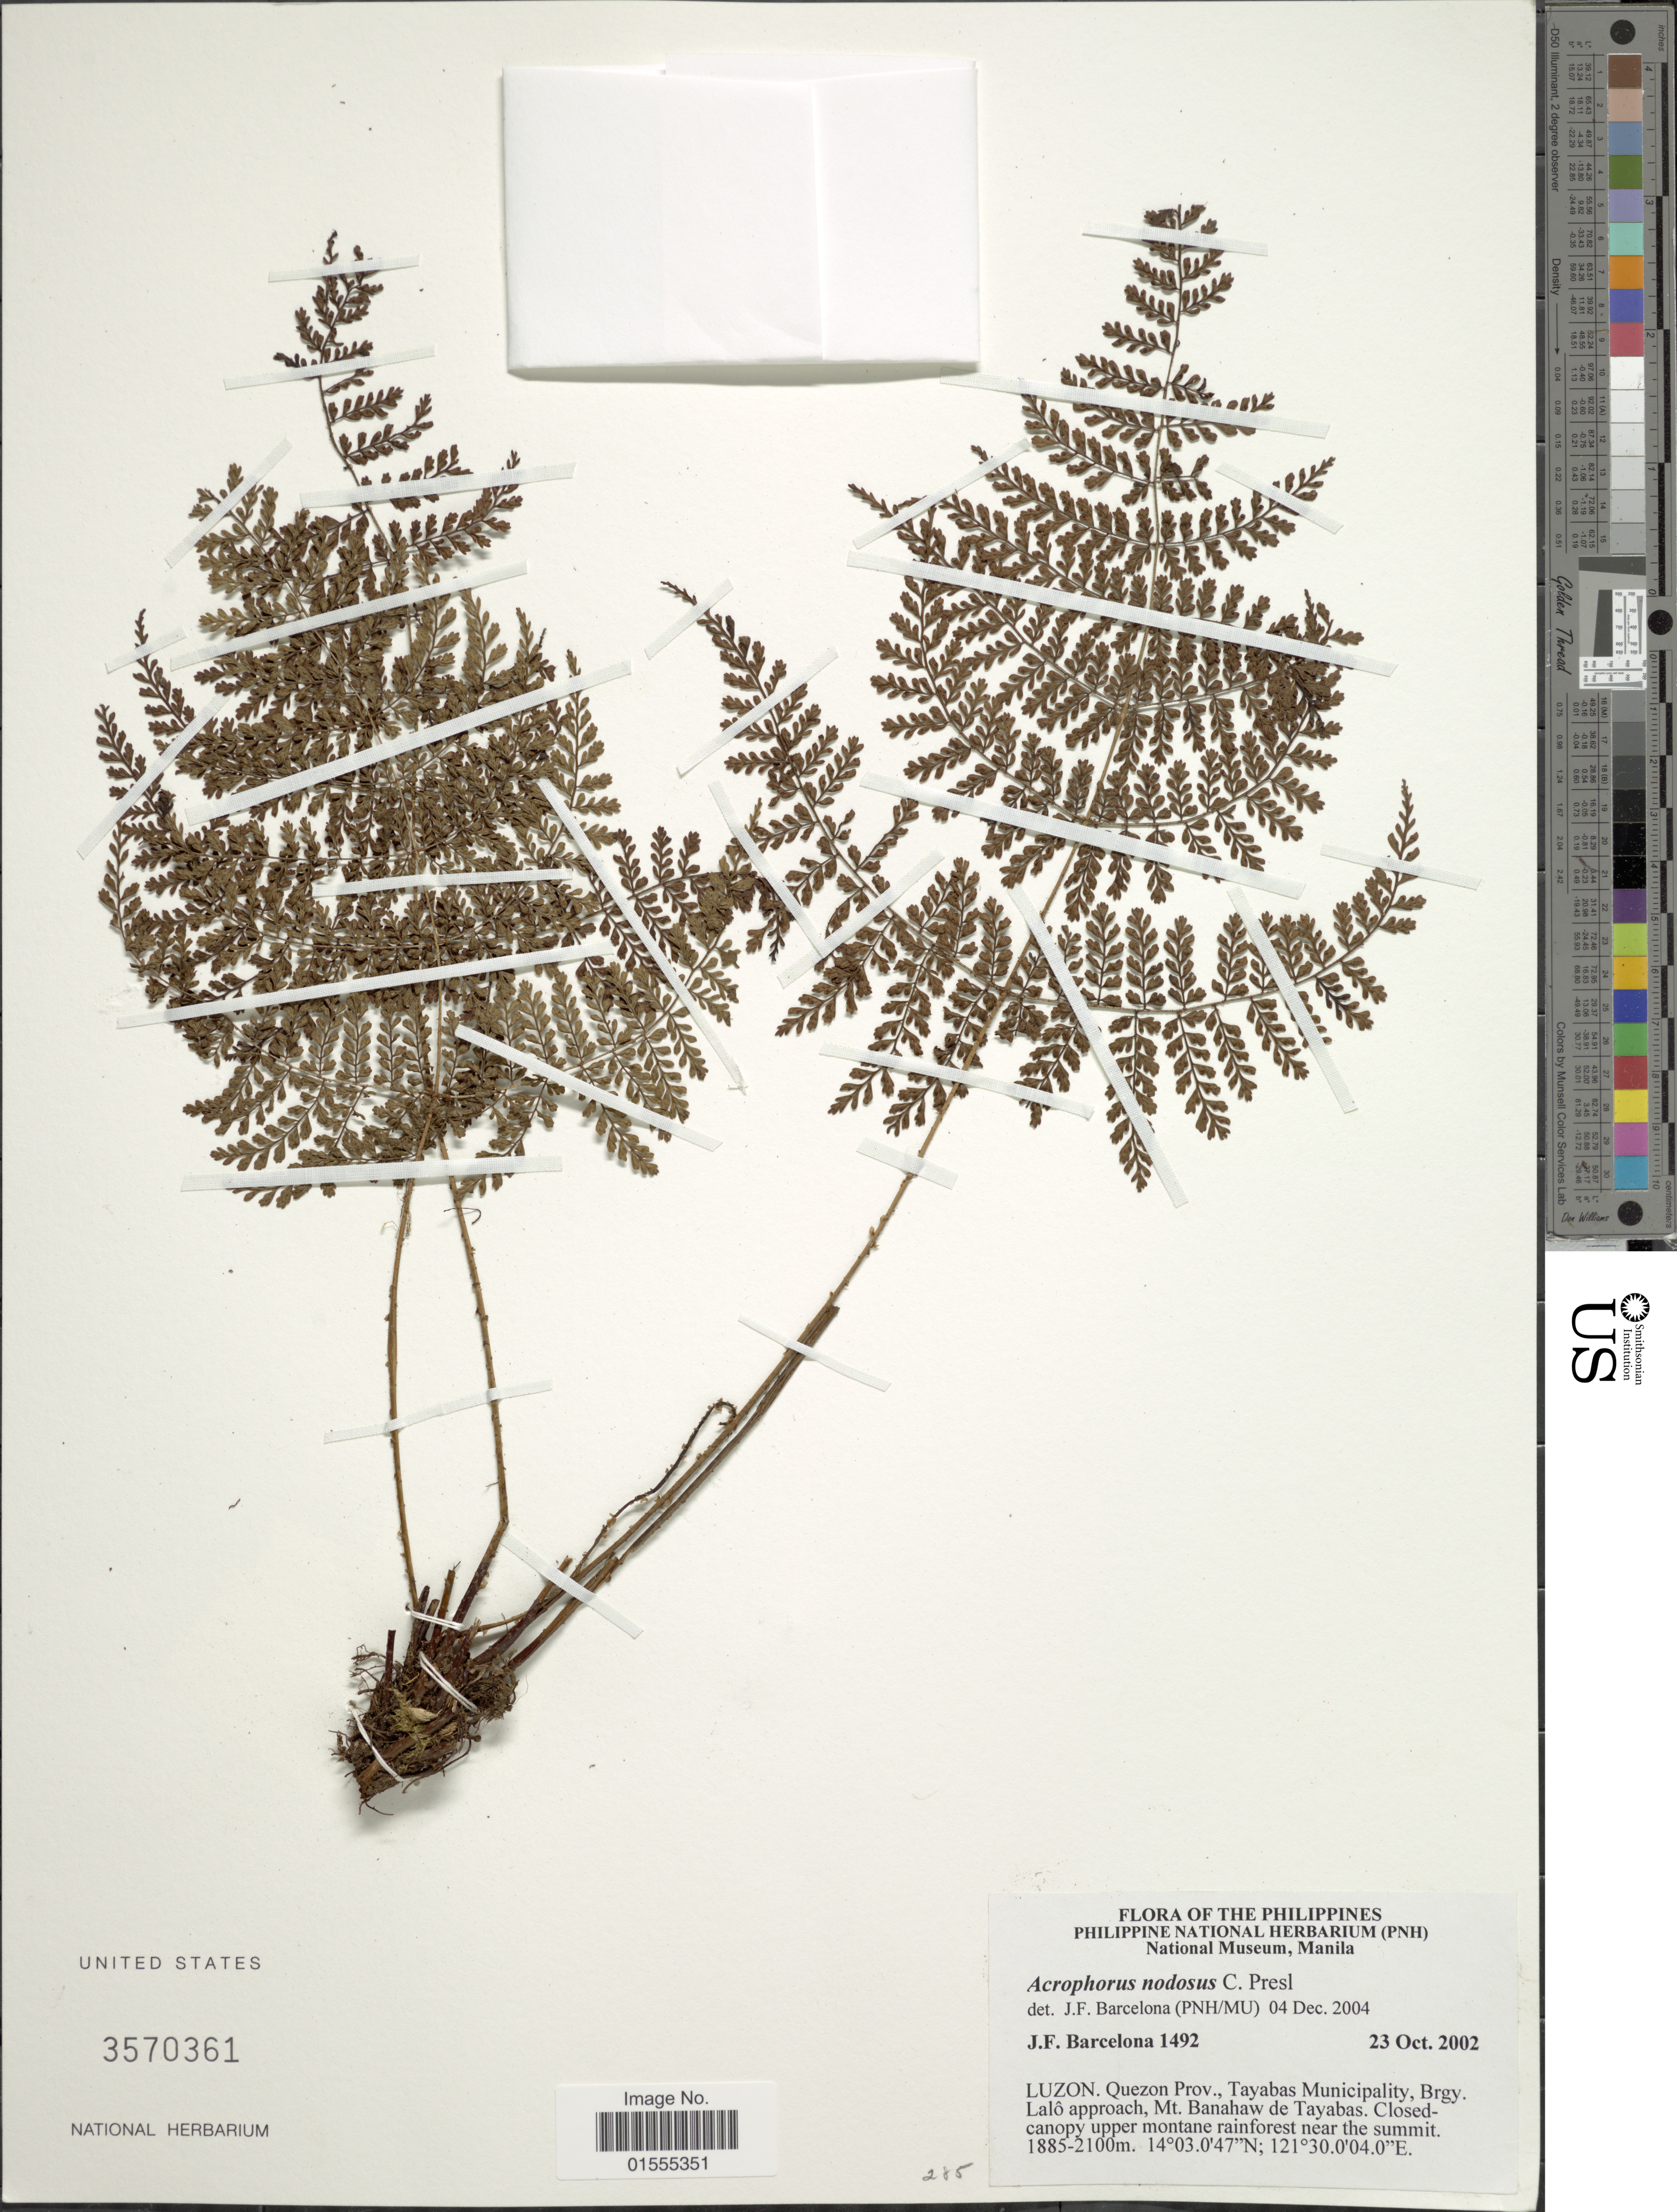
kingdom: Plantae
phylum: Tracheophyta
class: Polypodiopsida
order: Polypodiales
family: Dryopteridaceae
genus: Dryopteris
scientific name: Dryopteris nodosa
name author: (C. Presl) Li Bing Zhang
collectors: J. F. Barcelona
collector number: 1492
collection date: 2002-10-23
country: Philippines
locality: Luzon, Quezon Prov., Tayabas Municipality, Brgy. Lalô approach, Mt Banahaw de Tayabas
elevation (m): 1885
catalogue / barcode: US 3570361